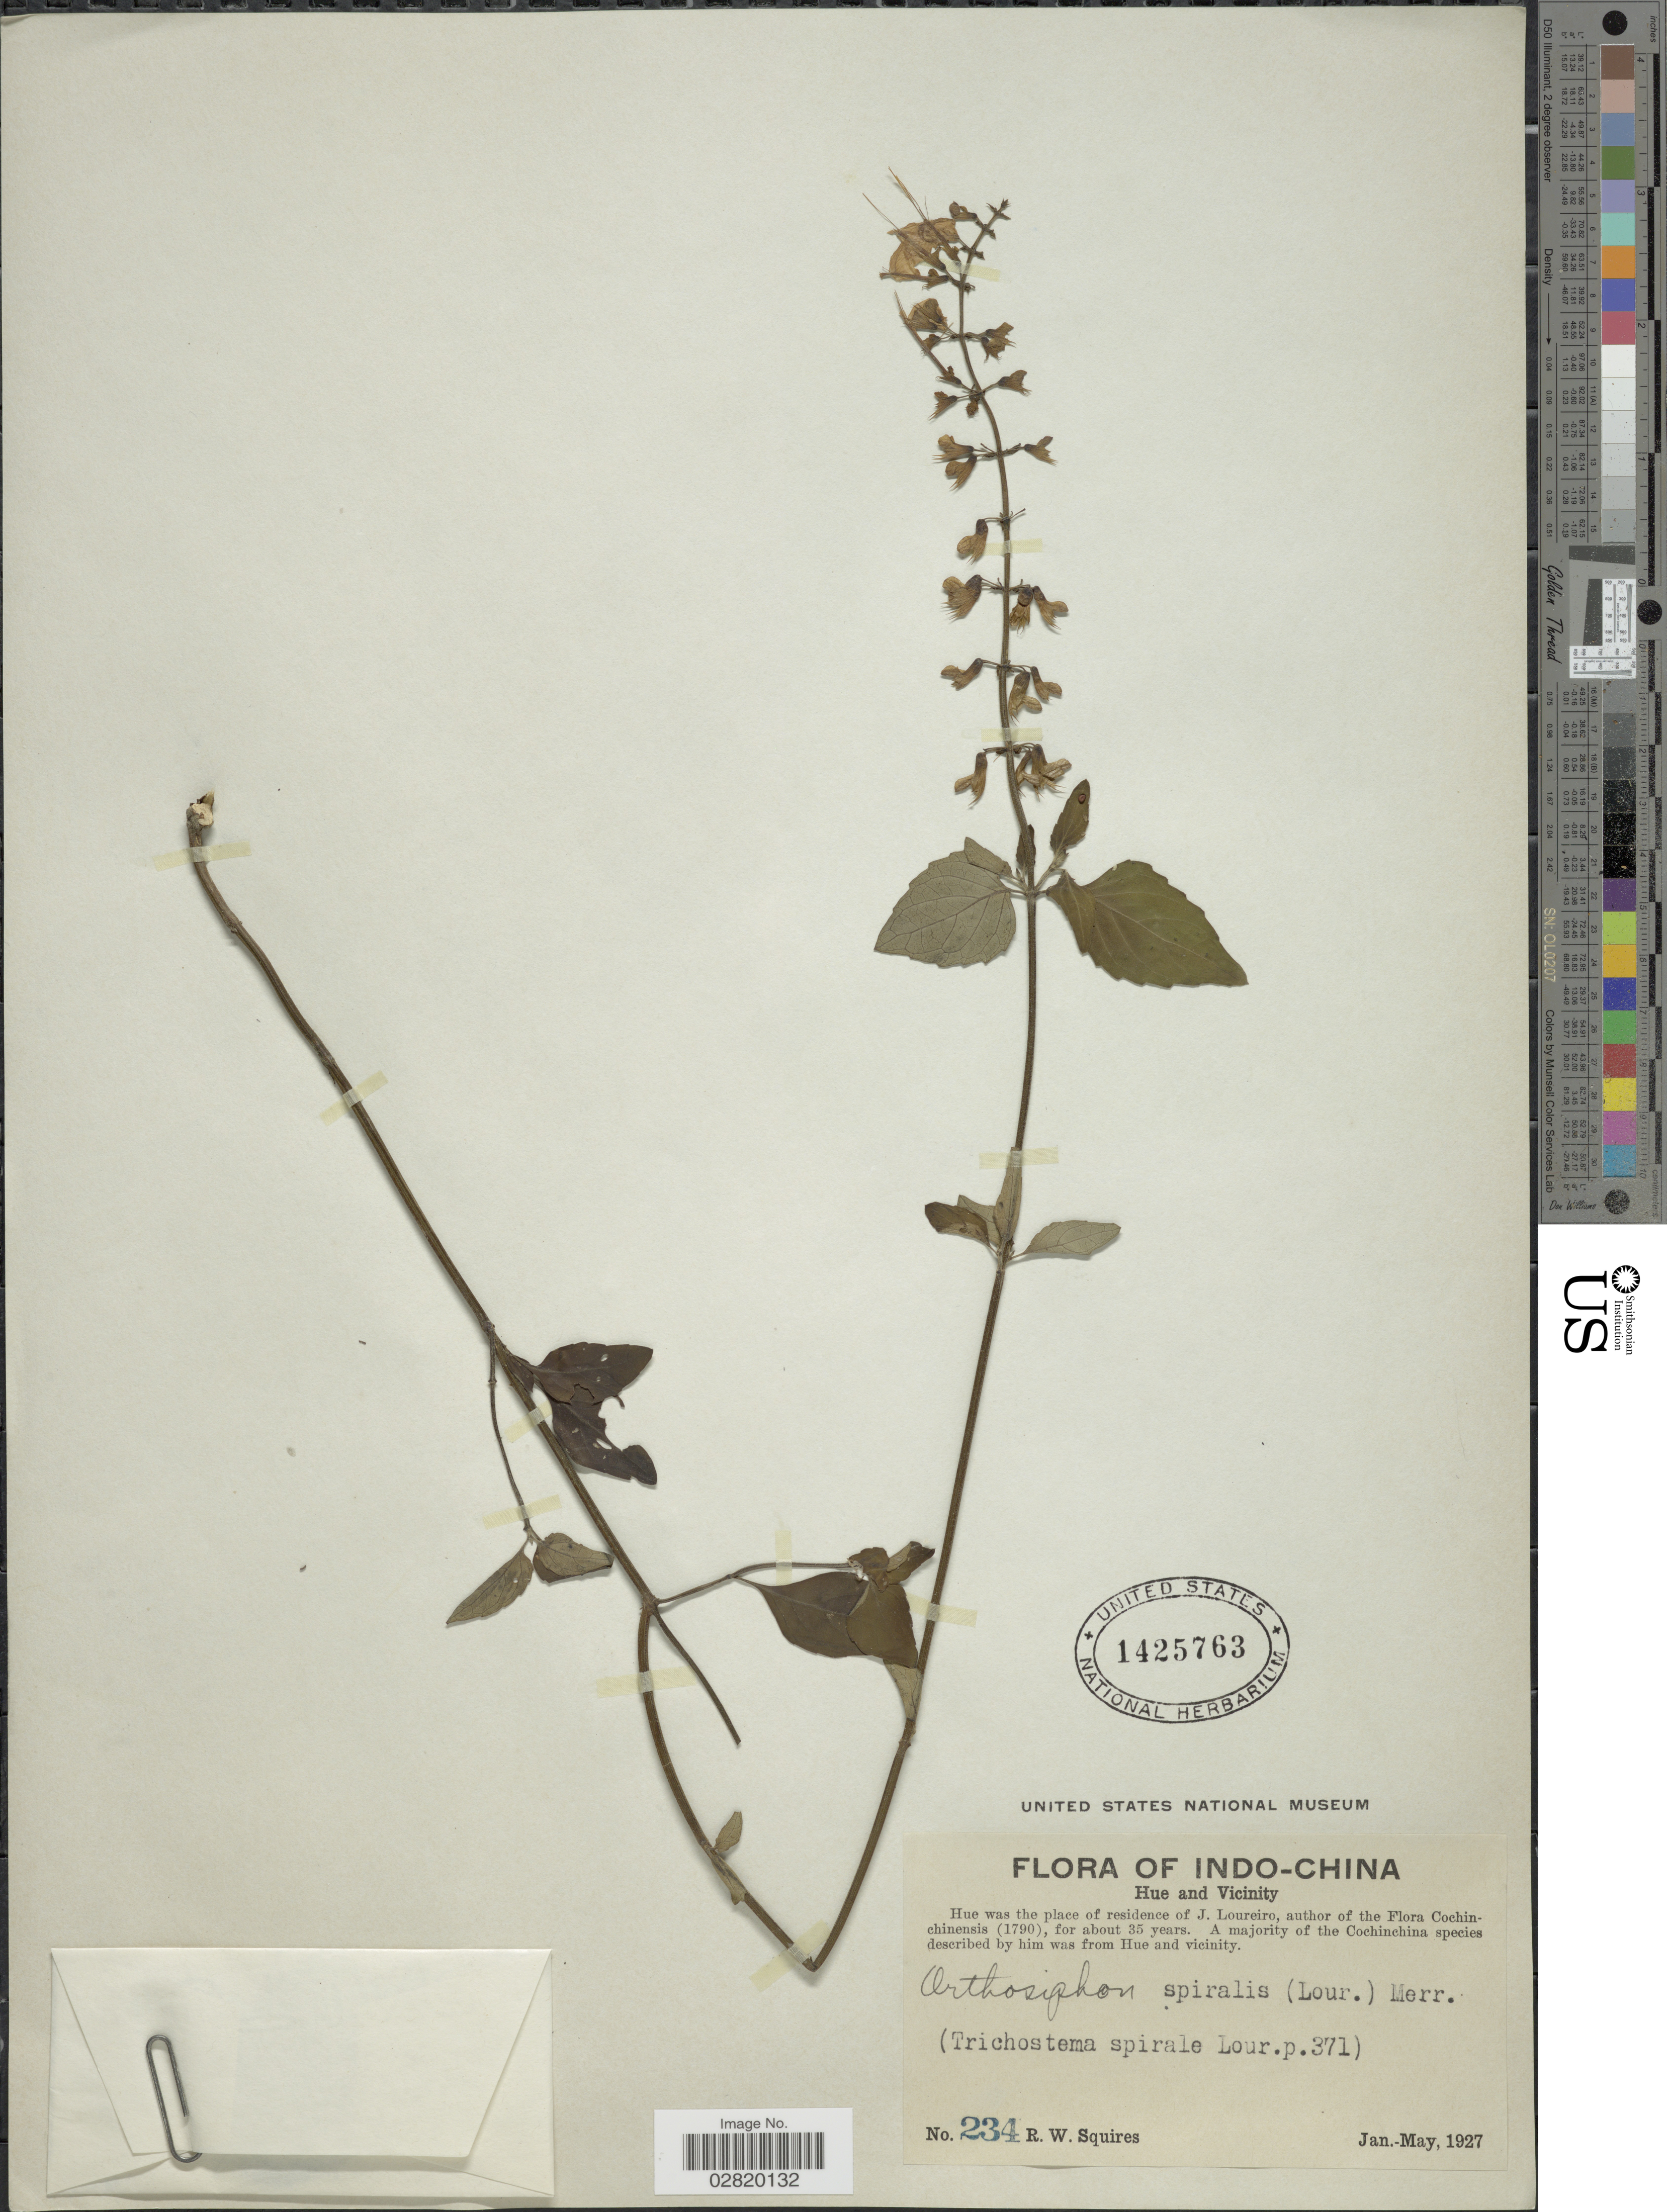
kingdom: Plantae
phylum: Tracheophyta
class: Magnoliopsida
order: Lamiales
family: Lamiaceae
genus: Orthosiphon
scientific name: Orthosiphon spiralis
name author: (Lour.) Merr.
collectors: R. Squires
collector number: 234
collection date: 1927-01/1927-05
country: Vietnam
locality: Hue and vicinity.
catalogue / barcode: US 1425763